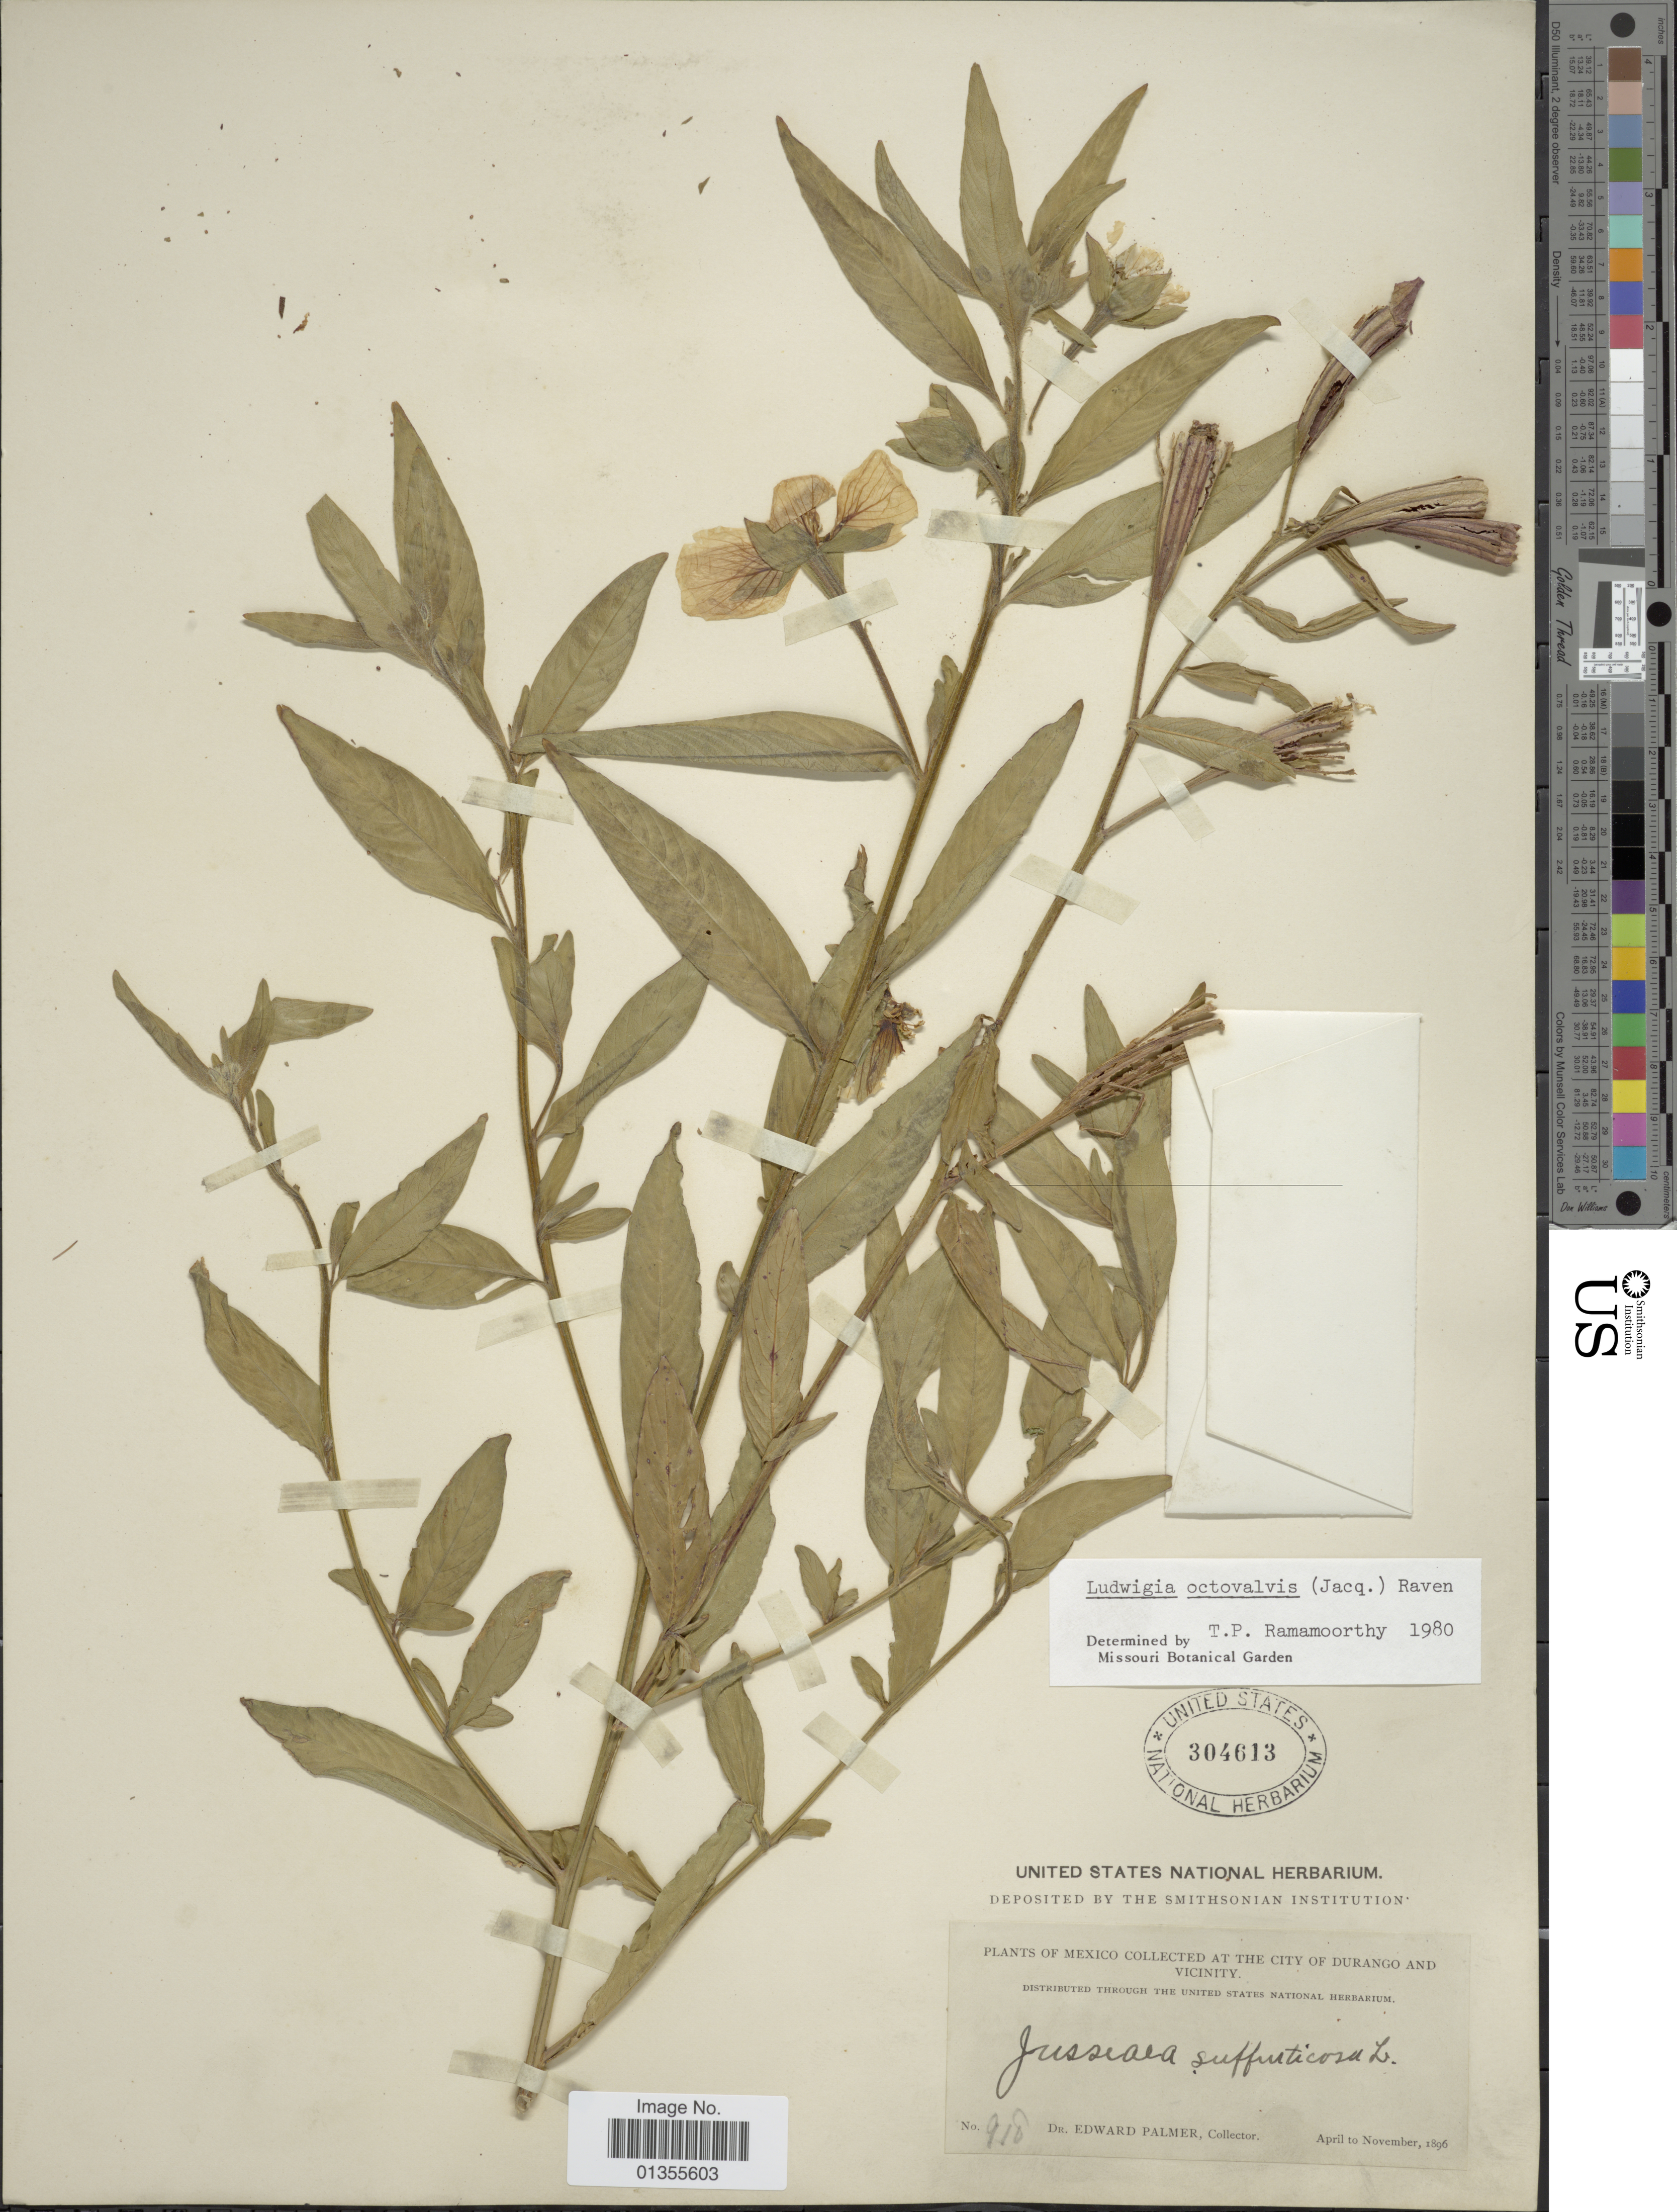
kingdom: Plantae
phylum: Tracheophyta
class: Magnoliopsida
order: Myrtales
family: Onagraceae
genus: Ludwigia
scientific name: Ludwigia octovalvis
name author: (Jacq.) P.H. Raven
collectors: E. Palmer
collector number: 918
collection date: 1896-04/1896-11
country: Mexico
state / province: Durango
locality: City of Durango and vicinity.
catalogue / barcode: US 304613